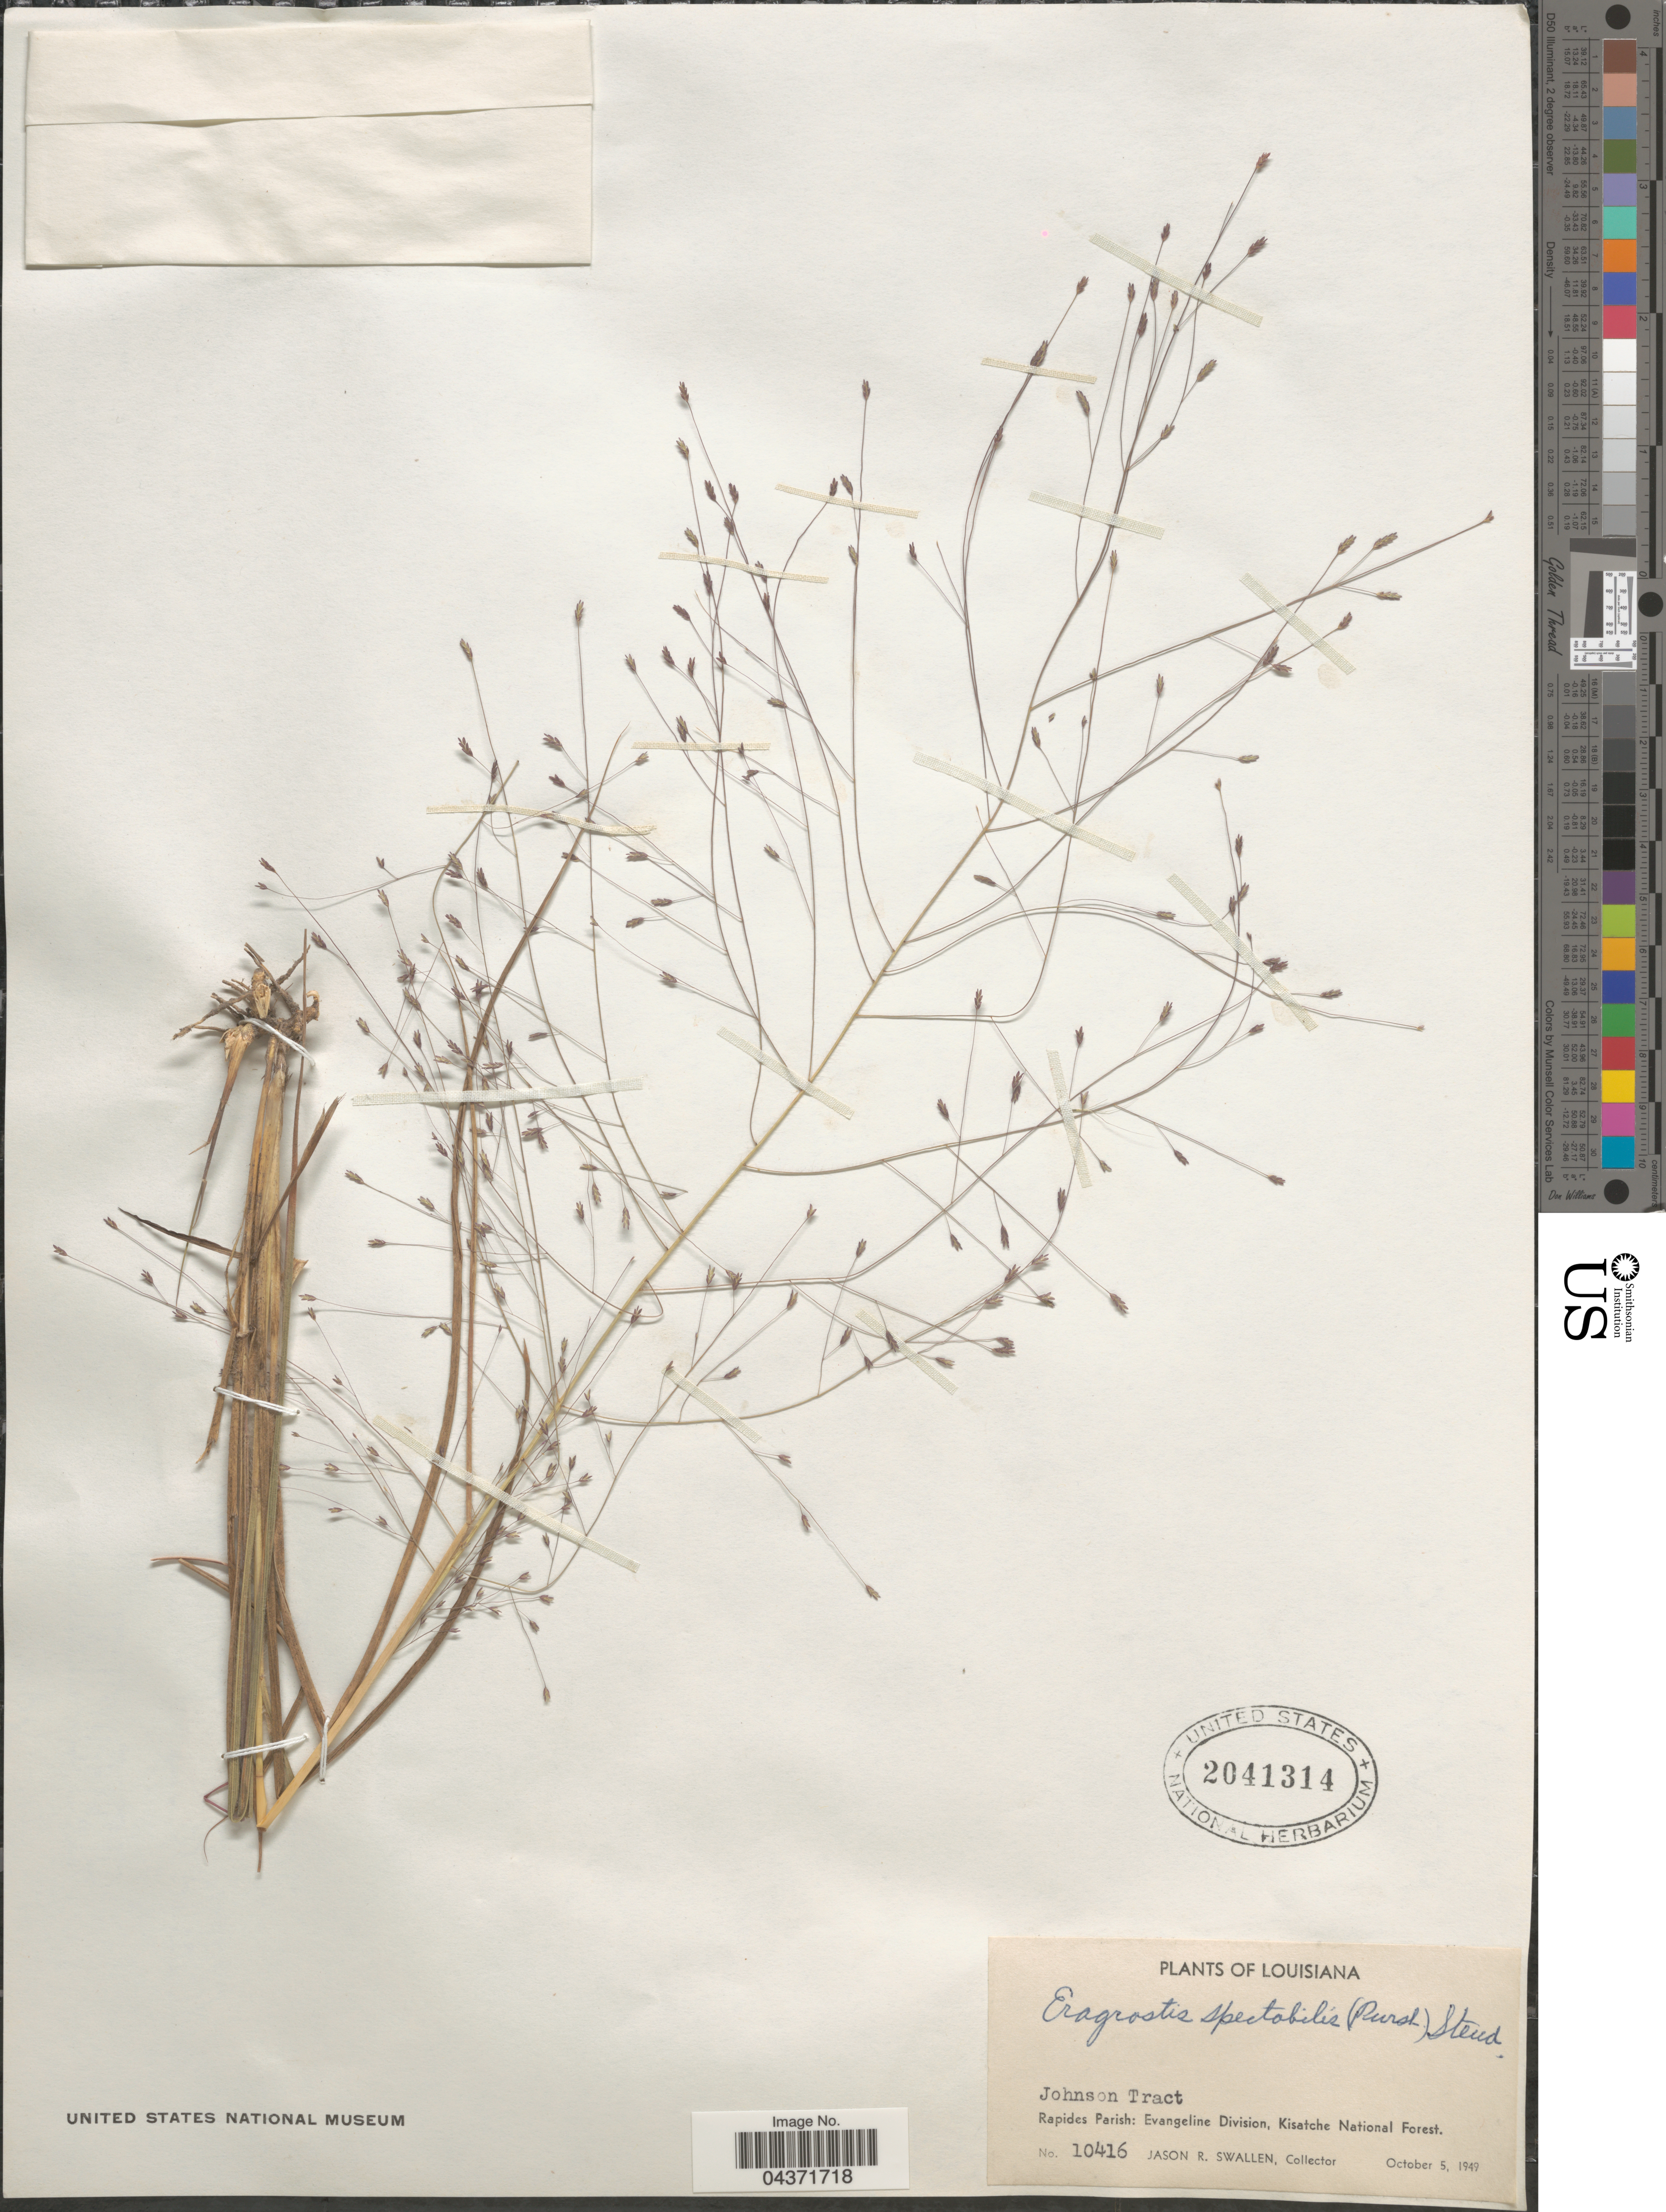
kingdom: Plantae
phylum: Tracheophyta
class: Liliopsida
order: Poales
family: Poaceae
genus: Eragrostis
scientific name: Eragrostis spectabilis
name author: (Pursh) Steud.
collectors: J. R. Swallen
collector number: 10416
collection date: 1949-10-05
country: United States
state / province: Louisiana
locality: Johnson Tract. Rapides Parish: Evangeline Division, Kisatche National Forest.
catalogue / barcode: US 2041314